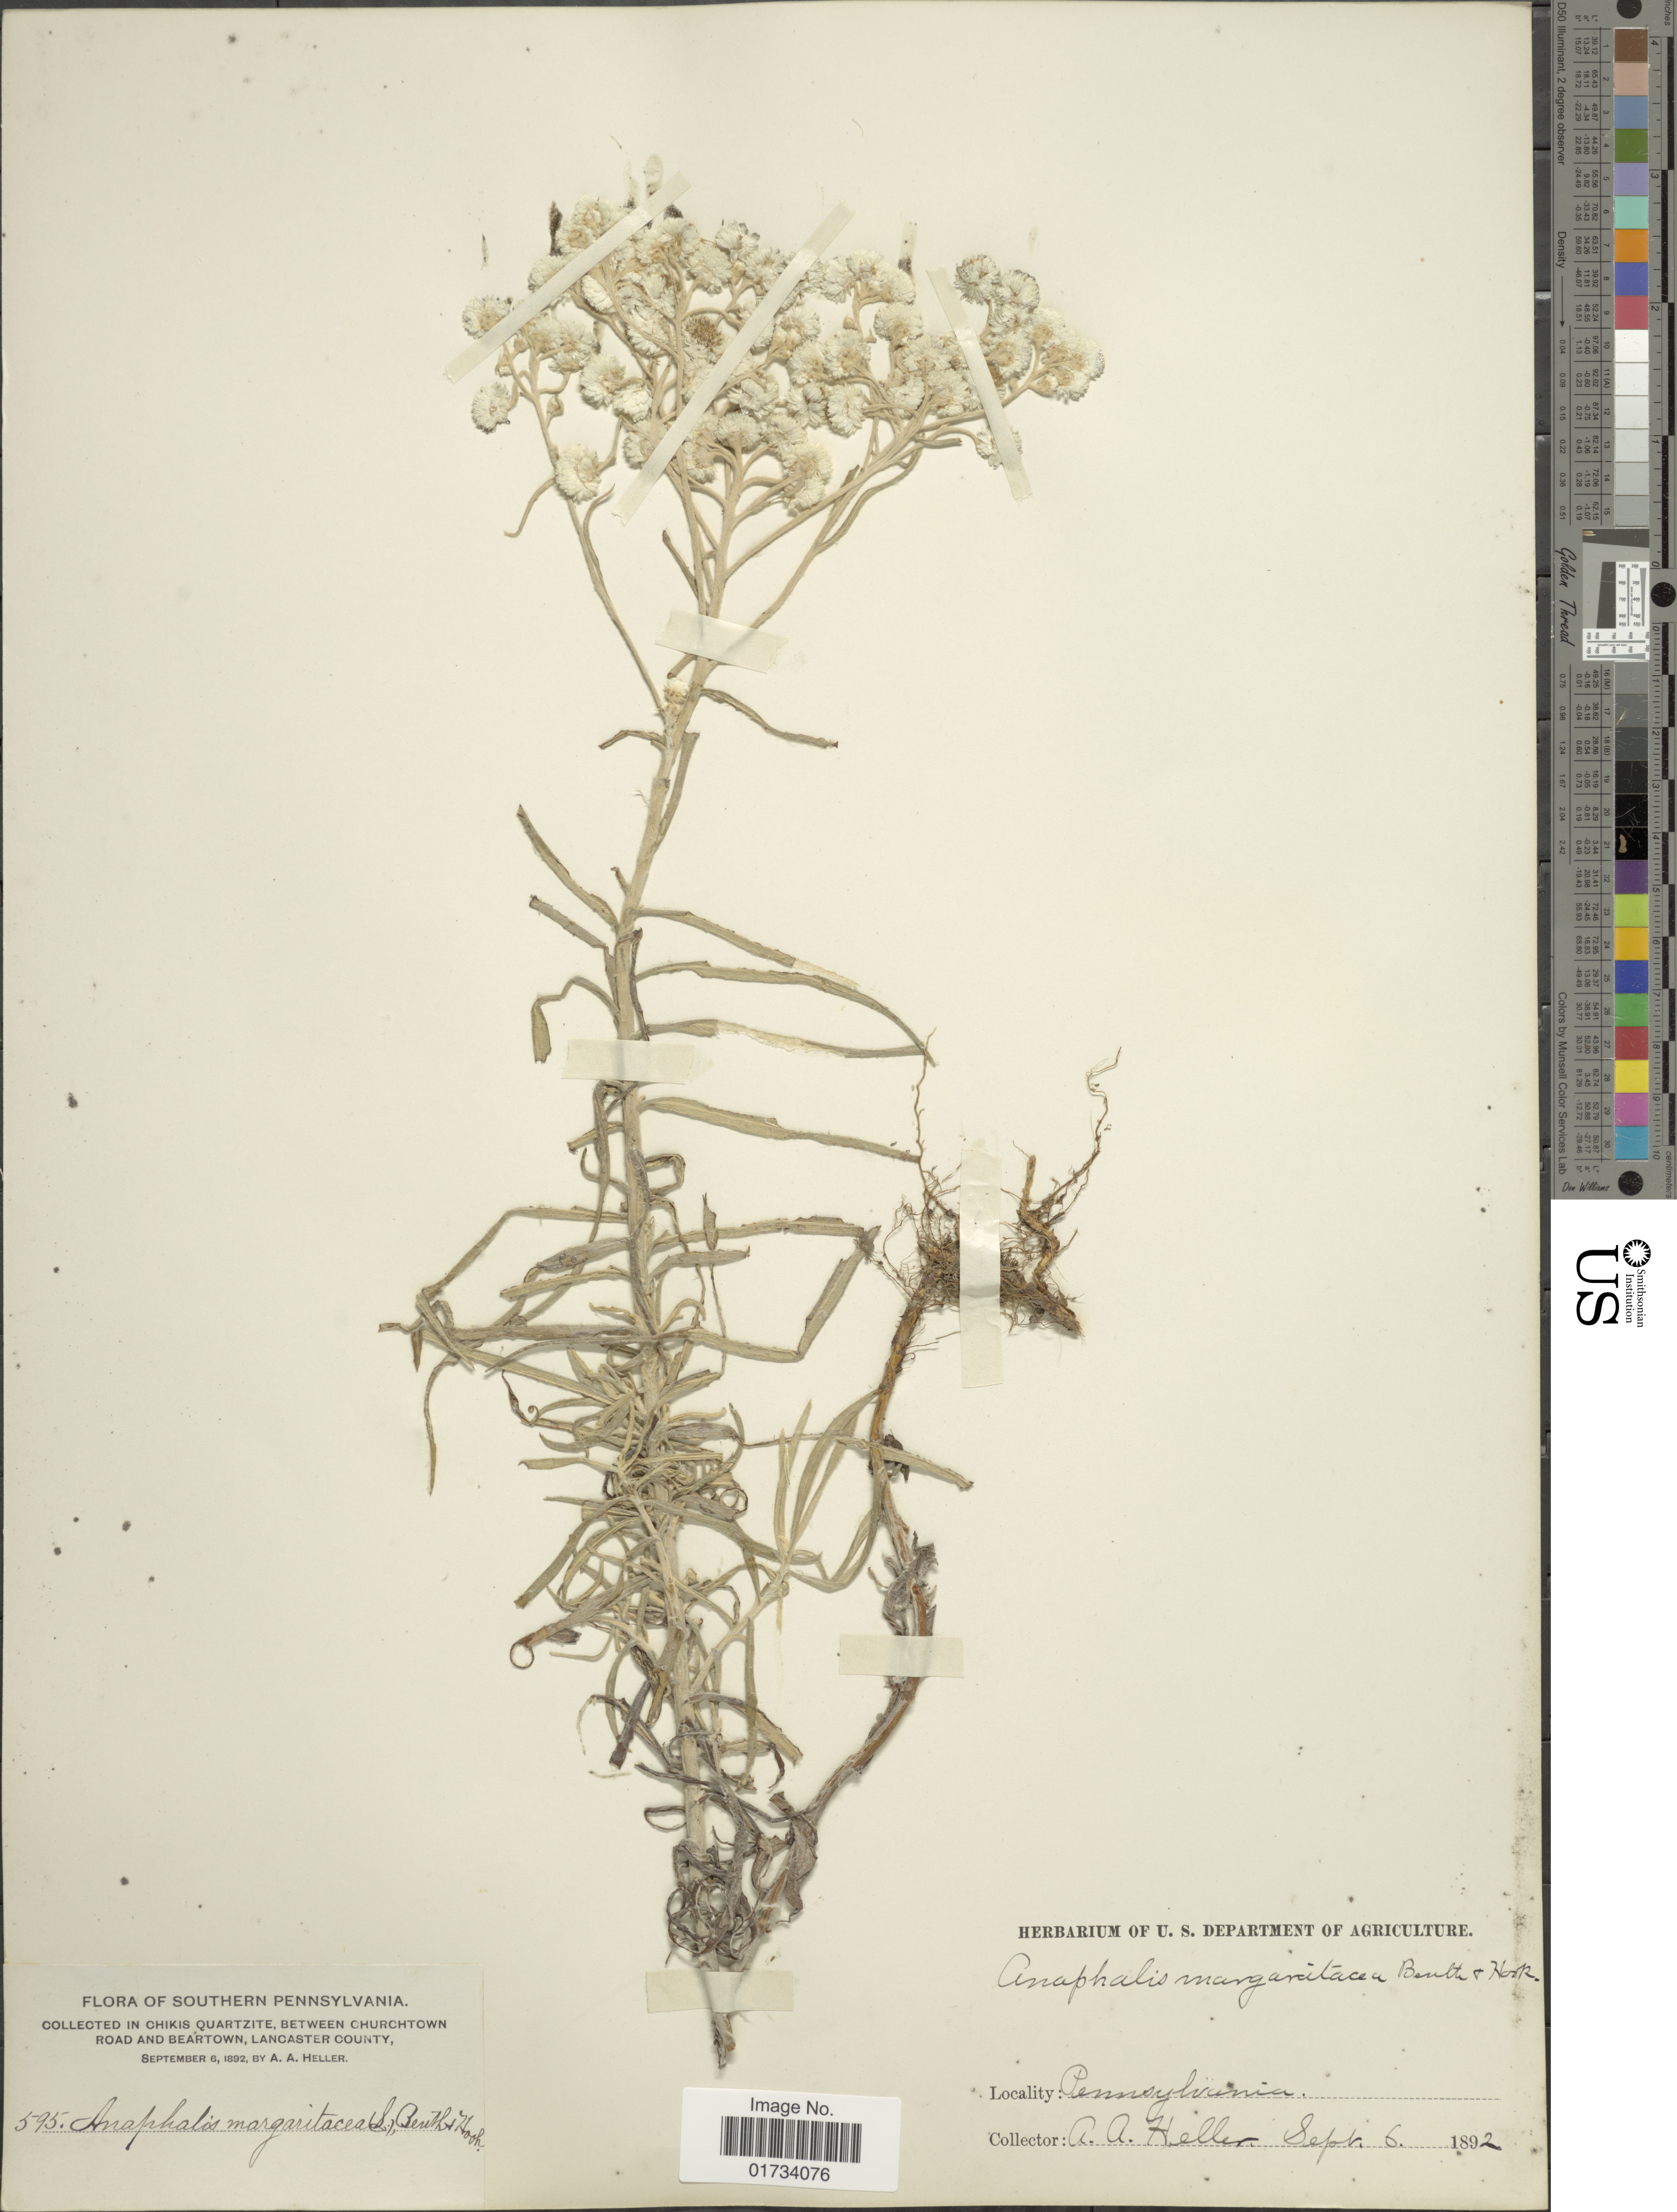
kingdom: Plantae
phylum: Tracheophyta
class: Magnoliopsida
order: Asterales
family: Asteraceae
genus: Anaphalis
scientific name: Anaphalis margaritacea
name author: (L.) Benth. & Hook. f.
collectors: A. A. Heller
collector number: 595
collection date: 1892-09-06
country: United States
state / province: Pennsylvania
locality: Chikis Quartzite, between Churchtown road and Beartown, Lancaster County, Southern Pennsylvania